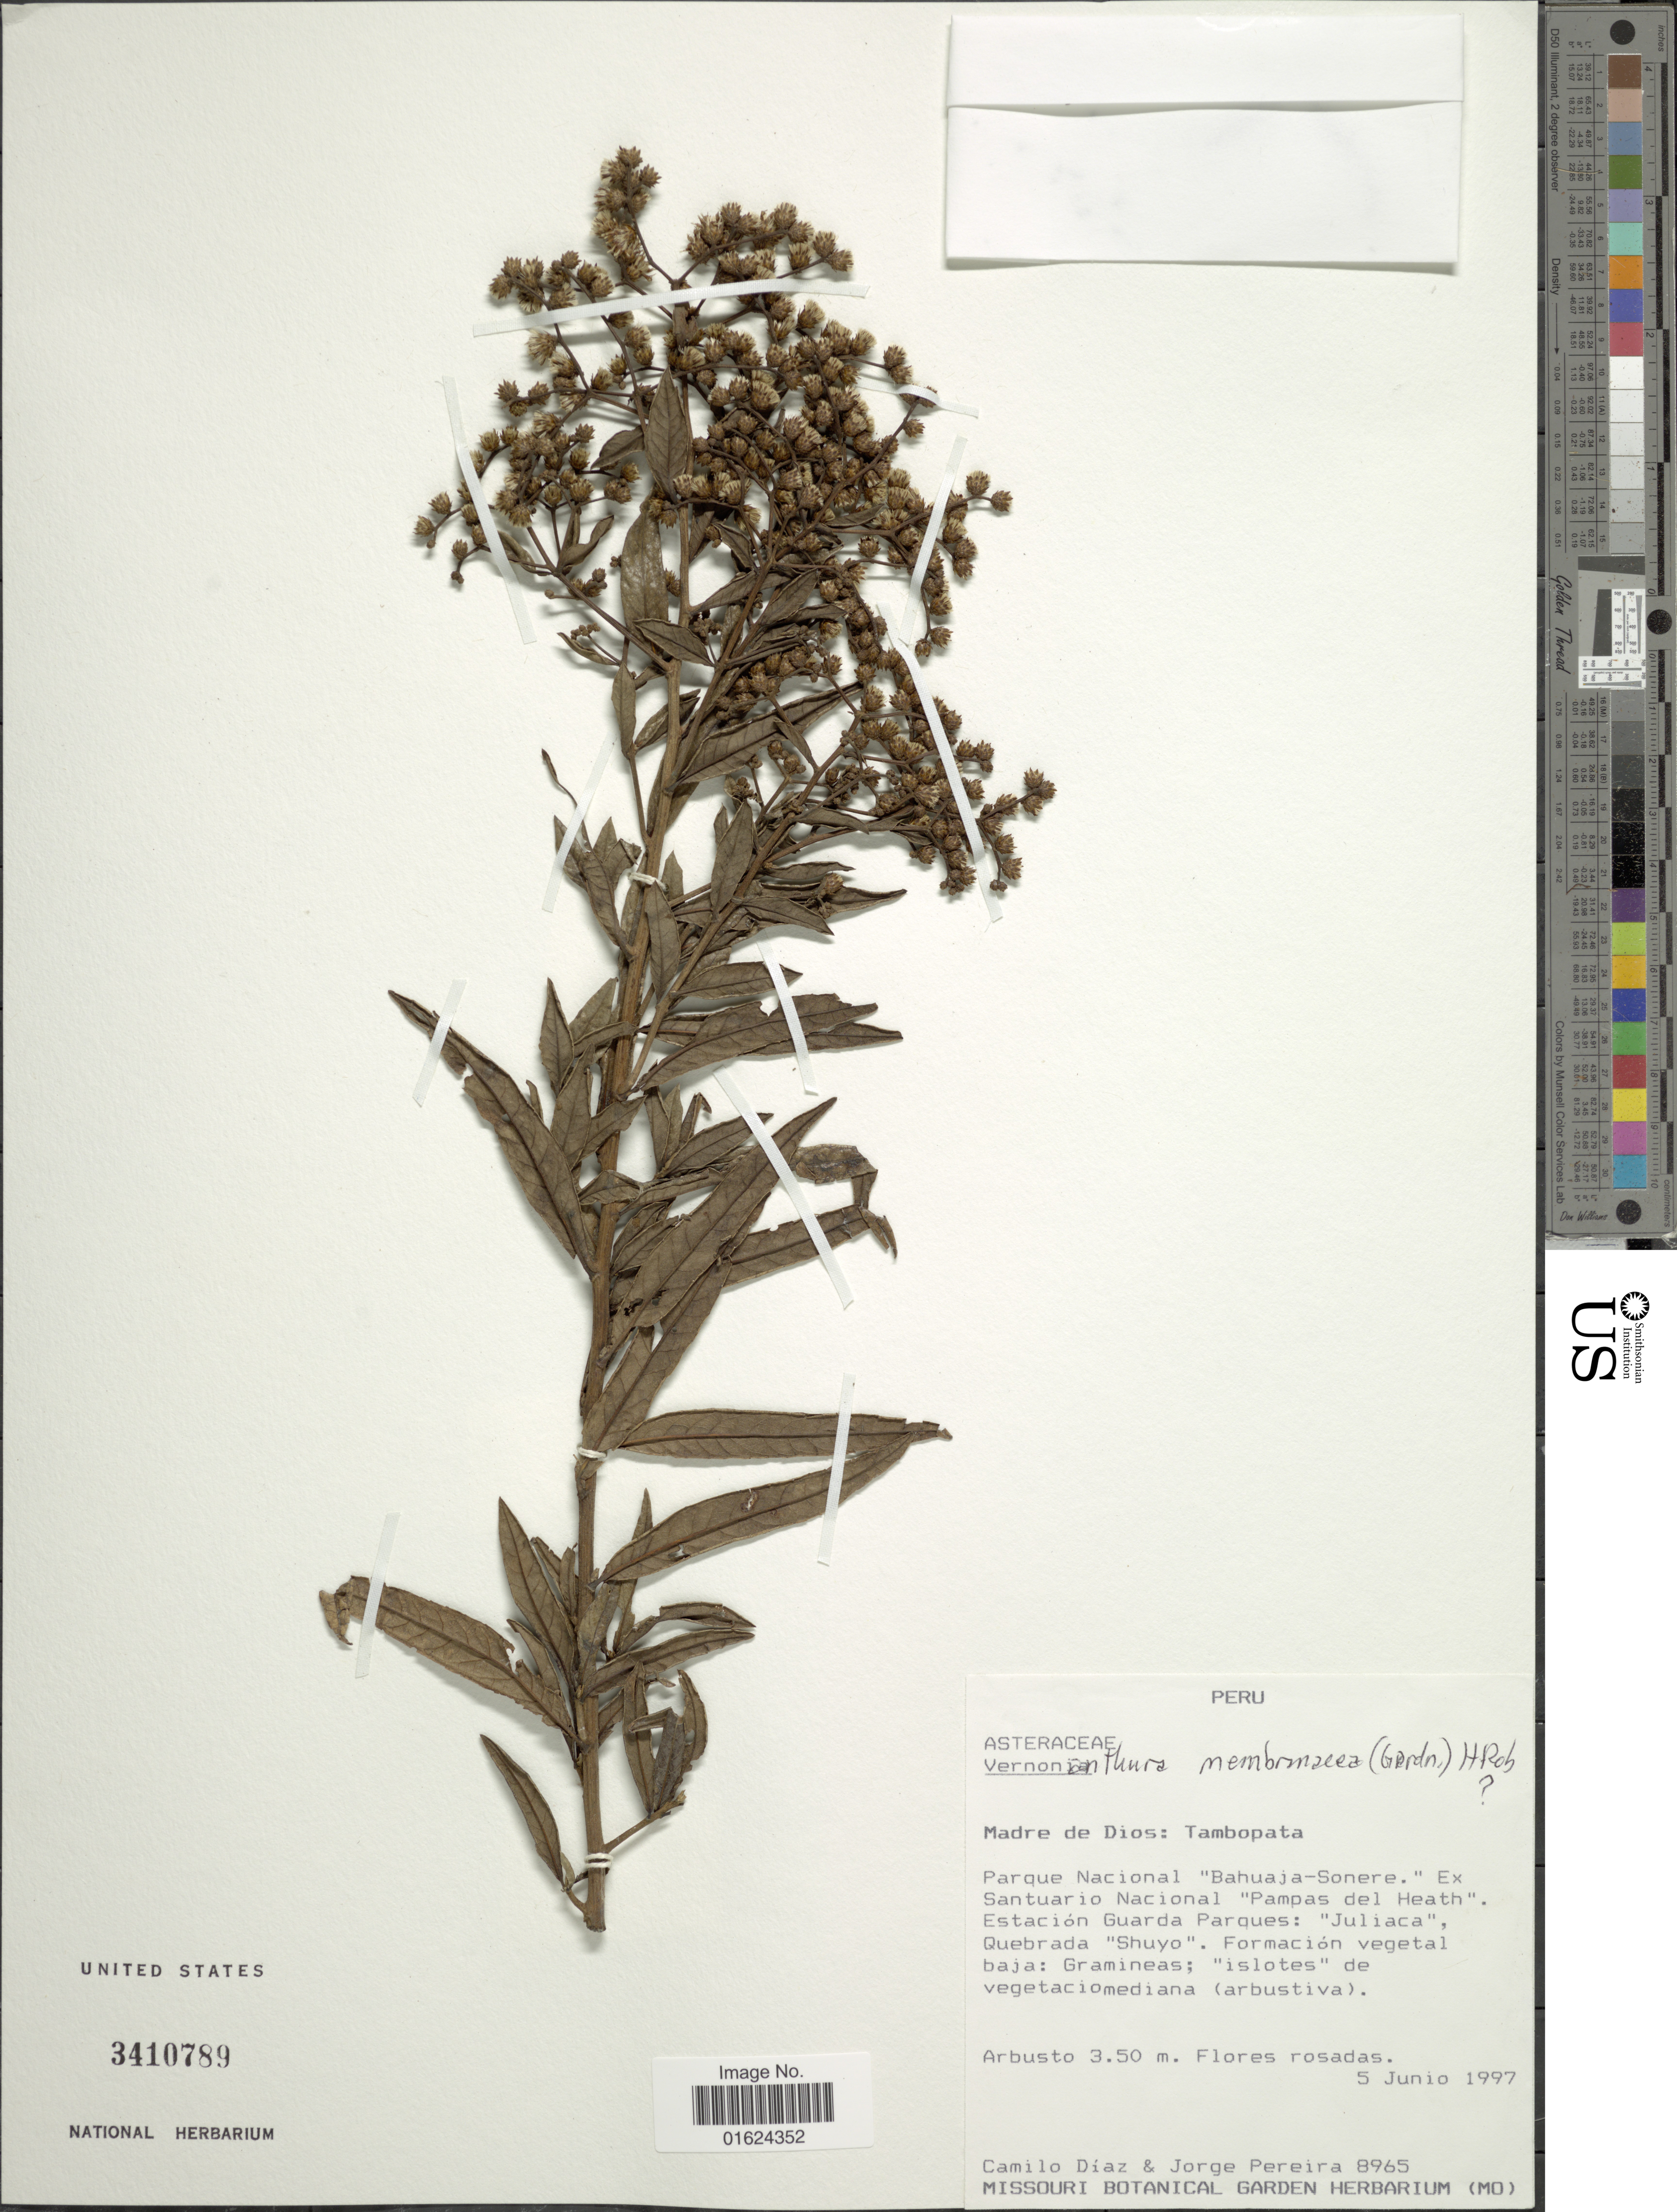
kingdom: Plantae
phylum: Tracheophyta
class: Magnoliopsida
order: Asterales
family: Asteraceae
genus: Vernonanthura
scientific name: Vernonanthura membranacea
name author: (Gardner) H. Rob.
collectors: C. Díaz & J. Pereira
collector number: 8965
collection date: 1997-06-05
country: Peru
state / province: Madre de Dios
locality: Madre de Dios: Tambopata, Parque Nacional "Bahuaja - Sonere." Ex Santuario Nacional "Pampas del Heath". Estacion Guarda Parques: "Juliaca", Quebrada "Shuyo".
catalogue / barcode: US 3410789